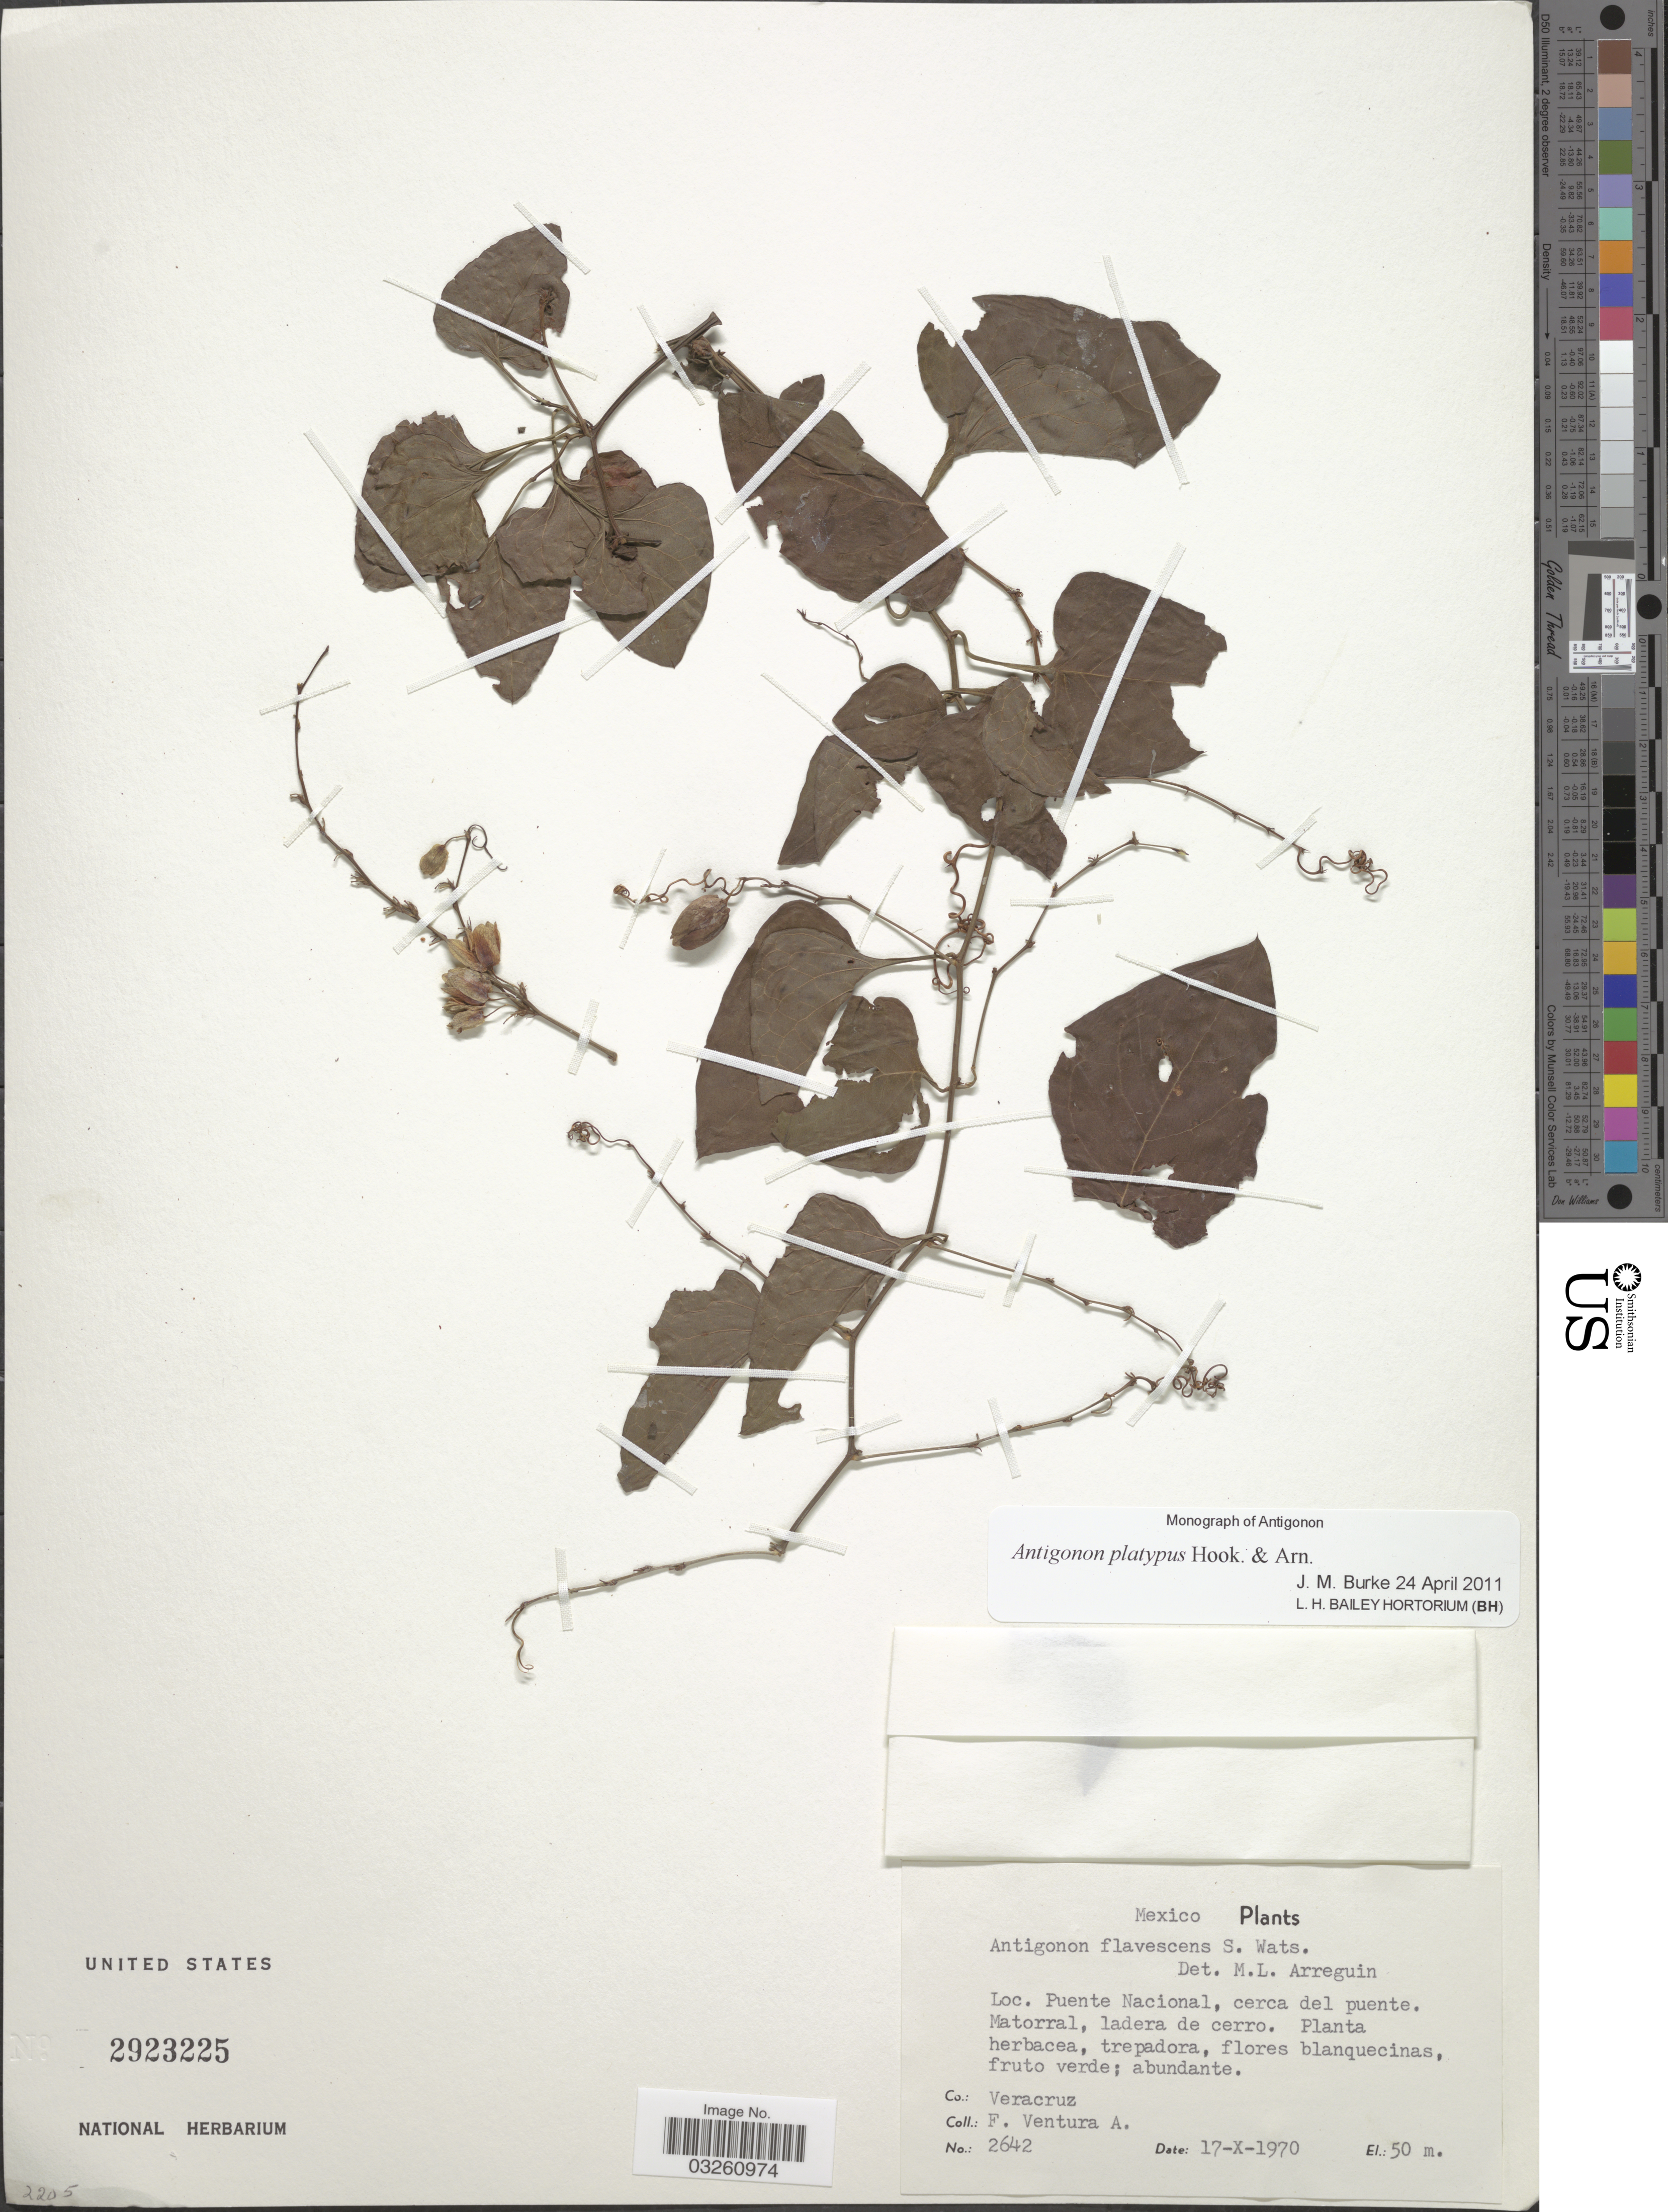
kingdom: Plantae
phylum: Tracheophyta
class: Magnoliopsida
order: Caryophyllales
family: Polygonaceae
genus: Antigonon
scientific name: Antigonon platypus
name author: Hook. & Arn.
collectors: F. Ventura A.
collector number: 2642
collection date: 1970-10-17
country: Mexico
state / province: Veracruz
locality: Puente Nacional, cerca del puente. Co.: Veracruz.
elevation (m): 50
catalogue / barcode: US 2923225